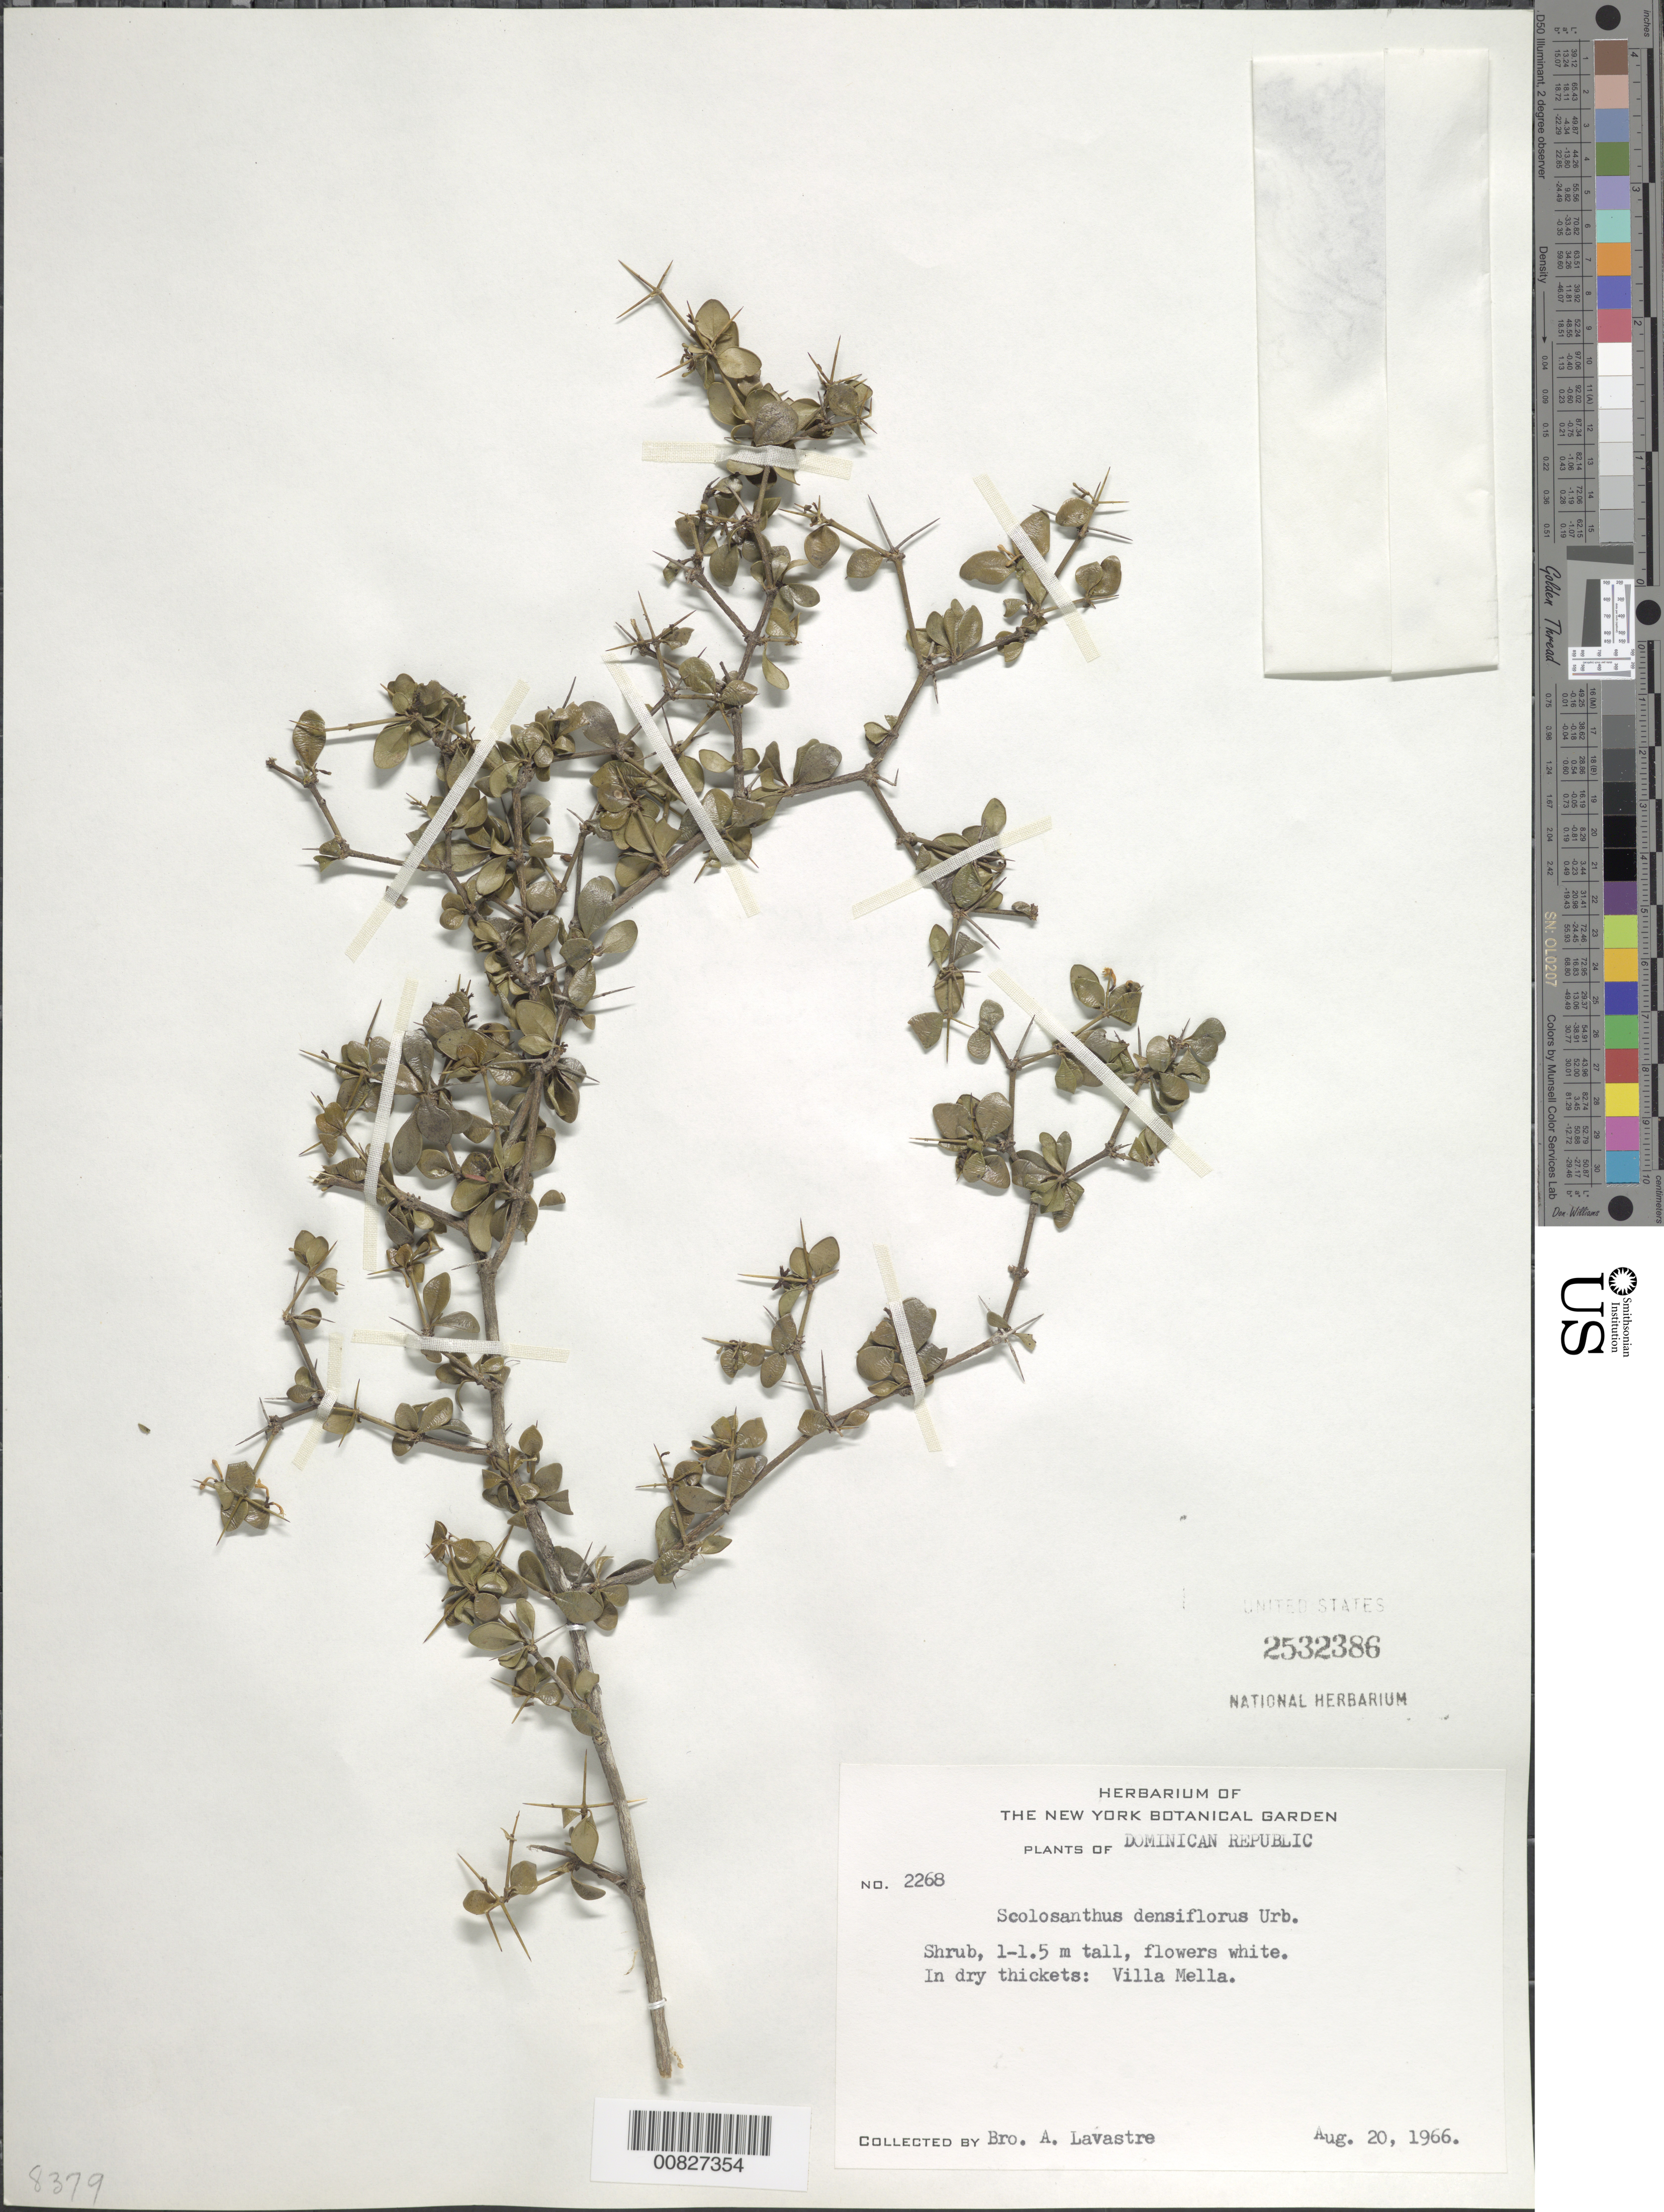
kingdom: Plantae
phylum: Tracheophyta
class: Magnoliopsida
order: Gentianales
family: Rubiaceae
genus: Scolosanthus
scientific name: Scolosanthus densiflorus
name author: Urb.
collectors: B. Lavastre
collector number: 2268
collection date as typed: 20 Aug 1966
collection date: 1966-08-20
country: Dominican Republic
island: Hispaniola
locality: Villa Mella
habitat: In dry thickets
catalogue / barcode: US 2532386